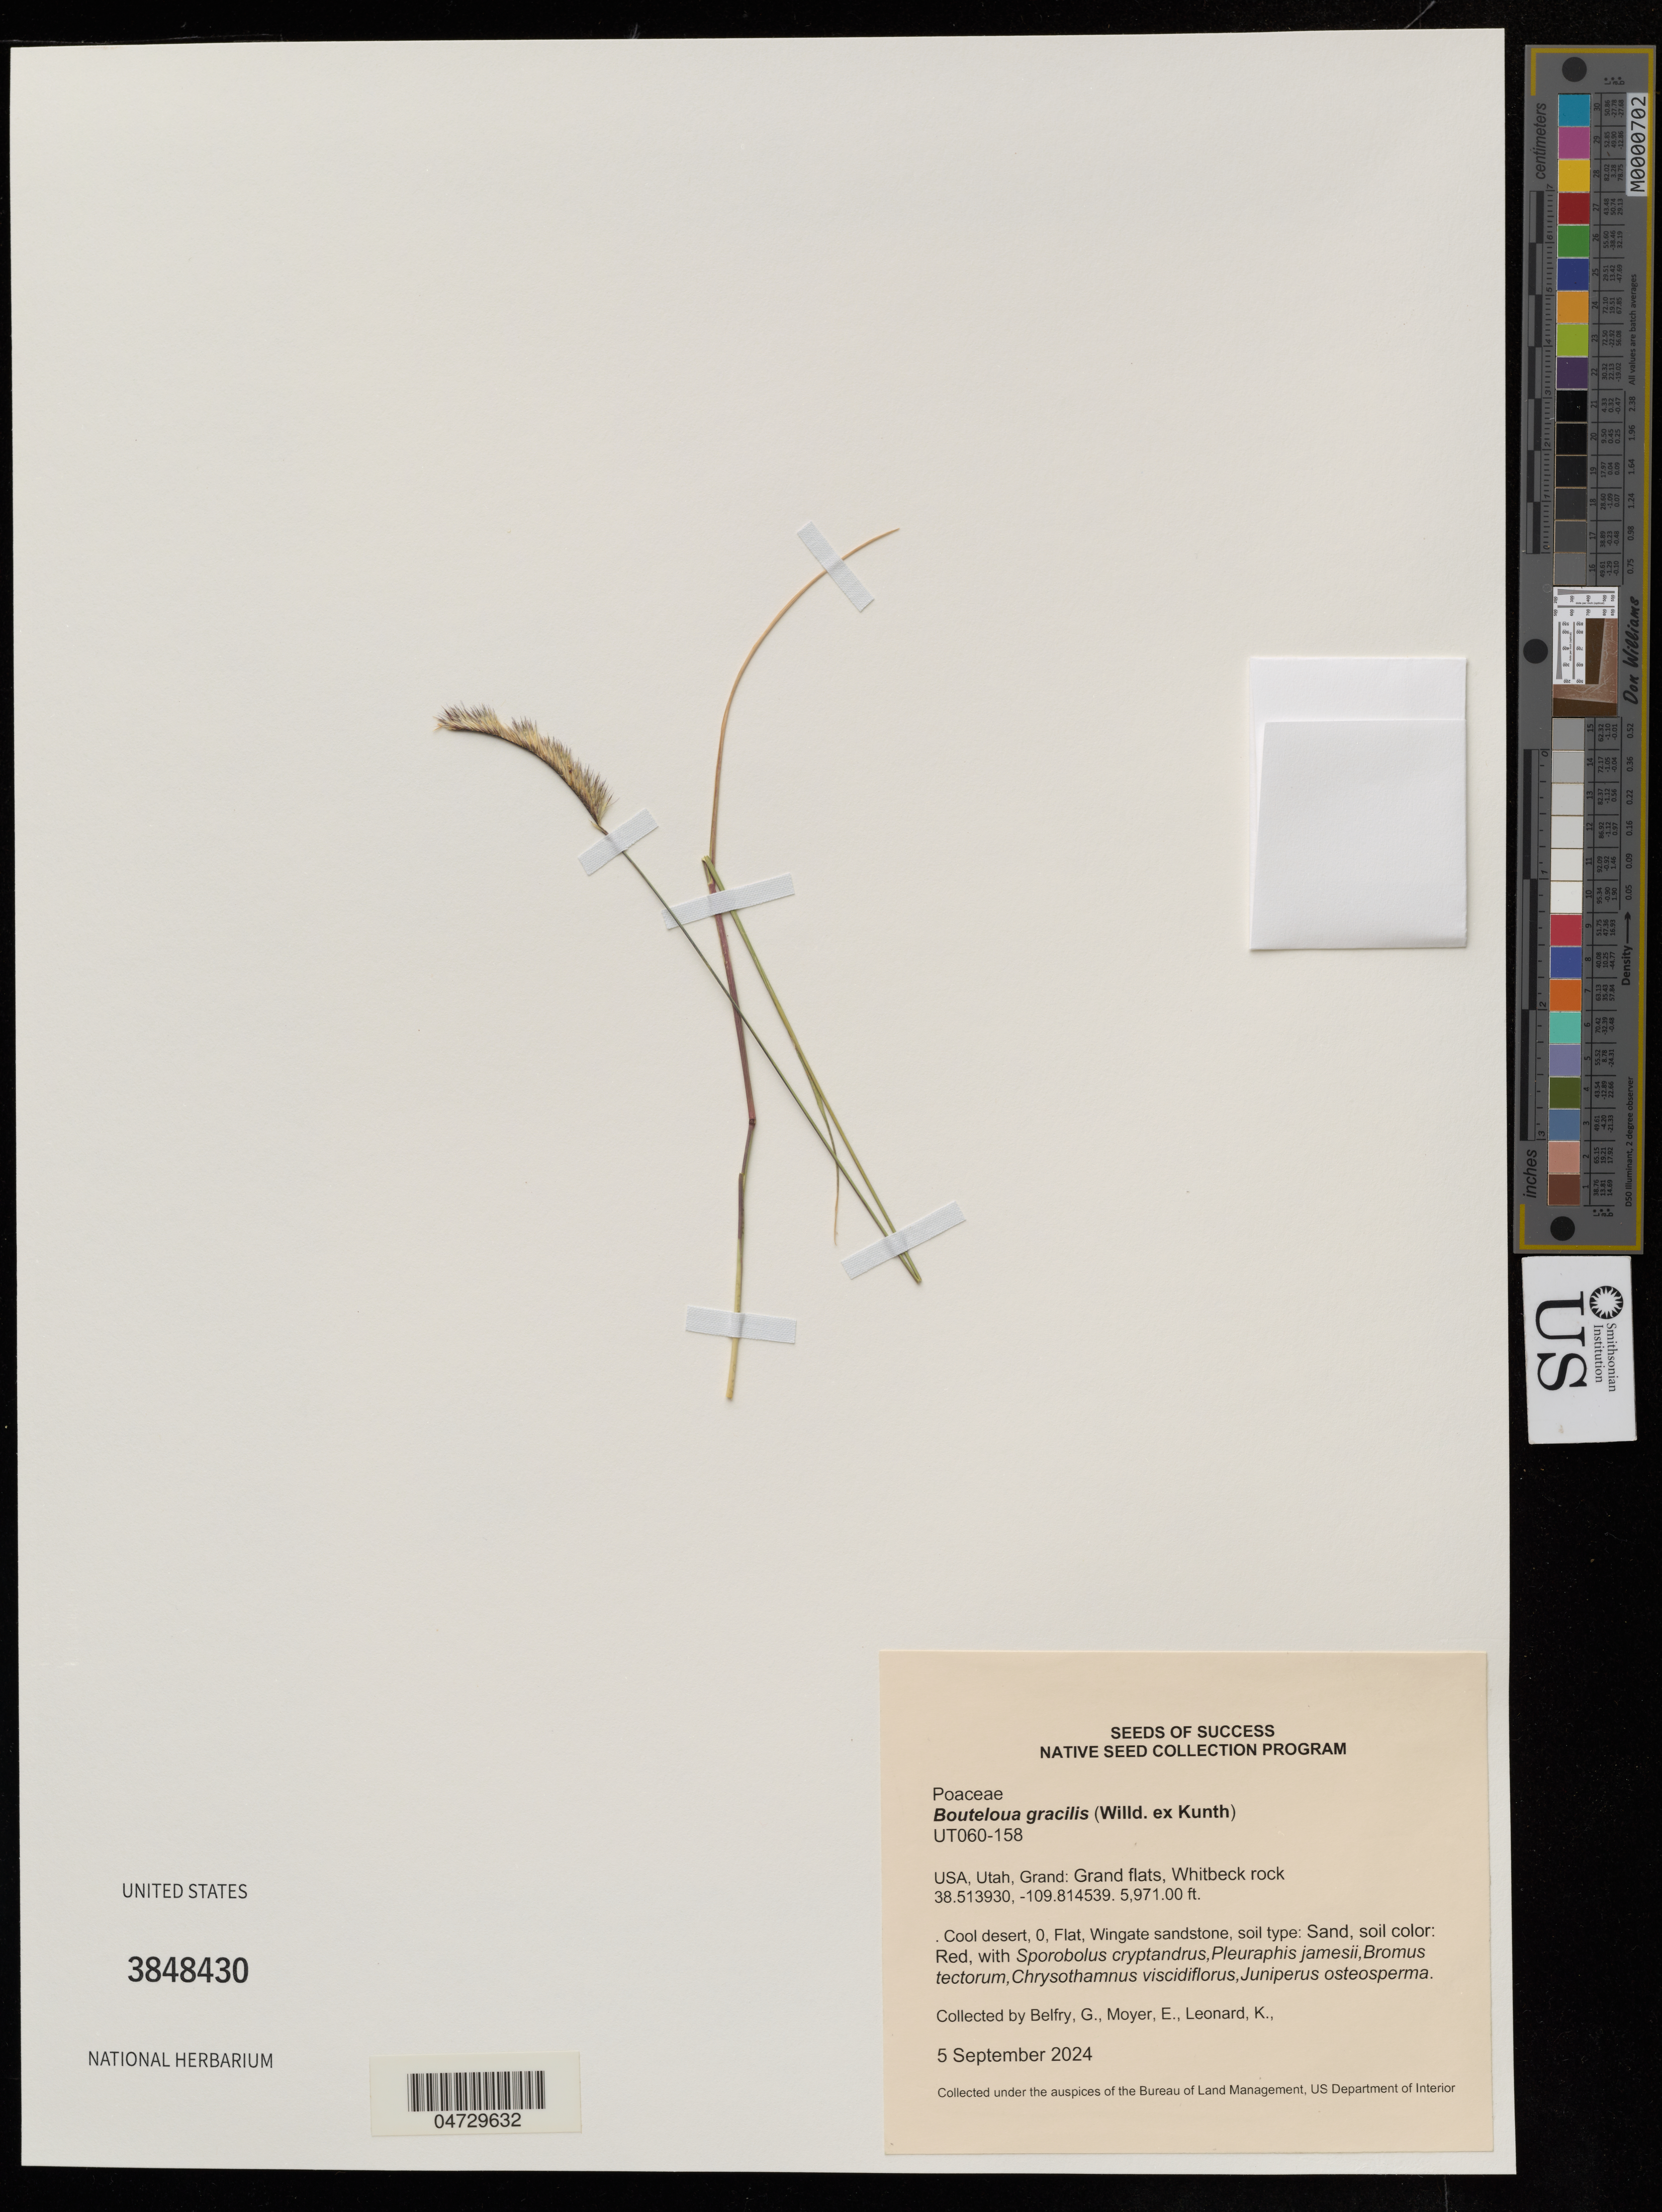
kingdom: Plantae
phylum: Tracheophyta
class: Liliopsida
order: Poales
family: Poaceae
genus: Bouteloua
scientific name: Bouteloua gracilis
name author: (Kunth) Lag. ex Griffiths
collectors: G. Belfry, E. Moyer & K. Leonard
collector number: UT060-158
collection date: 2024-09-05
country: United States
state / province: Utah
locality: Grand: Grand flats, Whitbeck rock.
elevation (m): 1820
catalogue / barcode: US 3848430